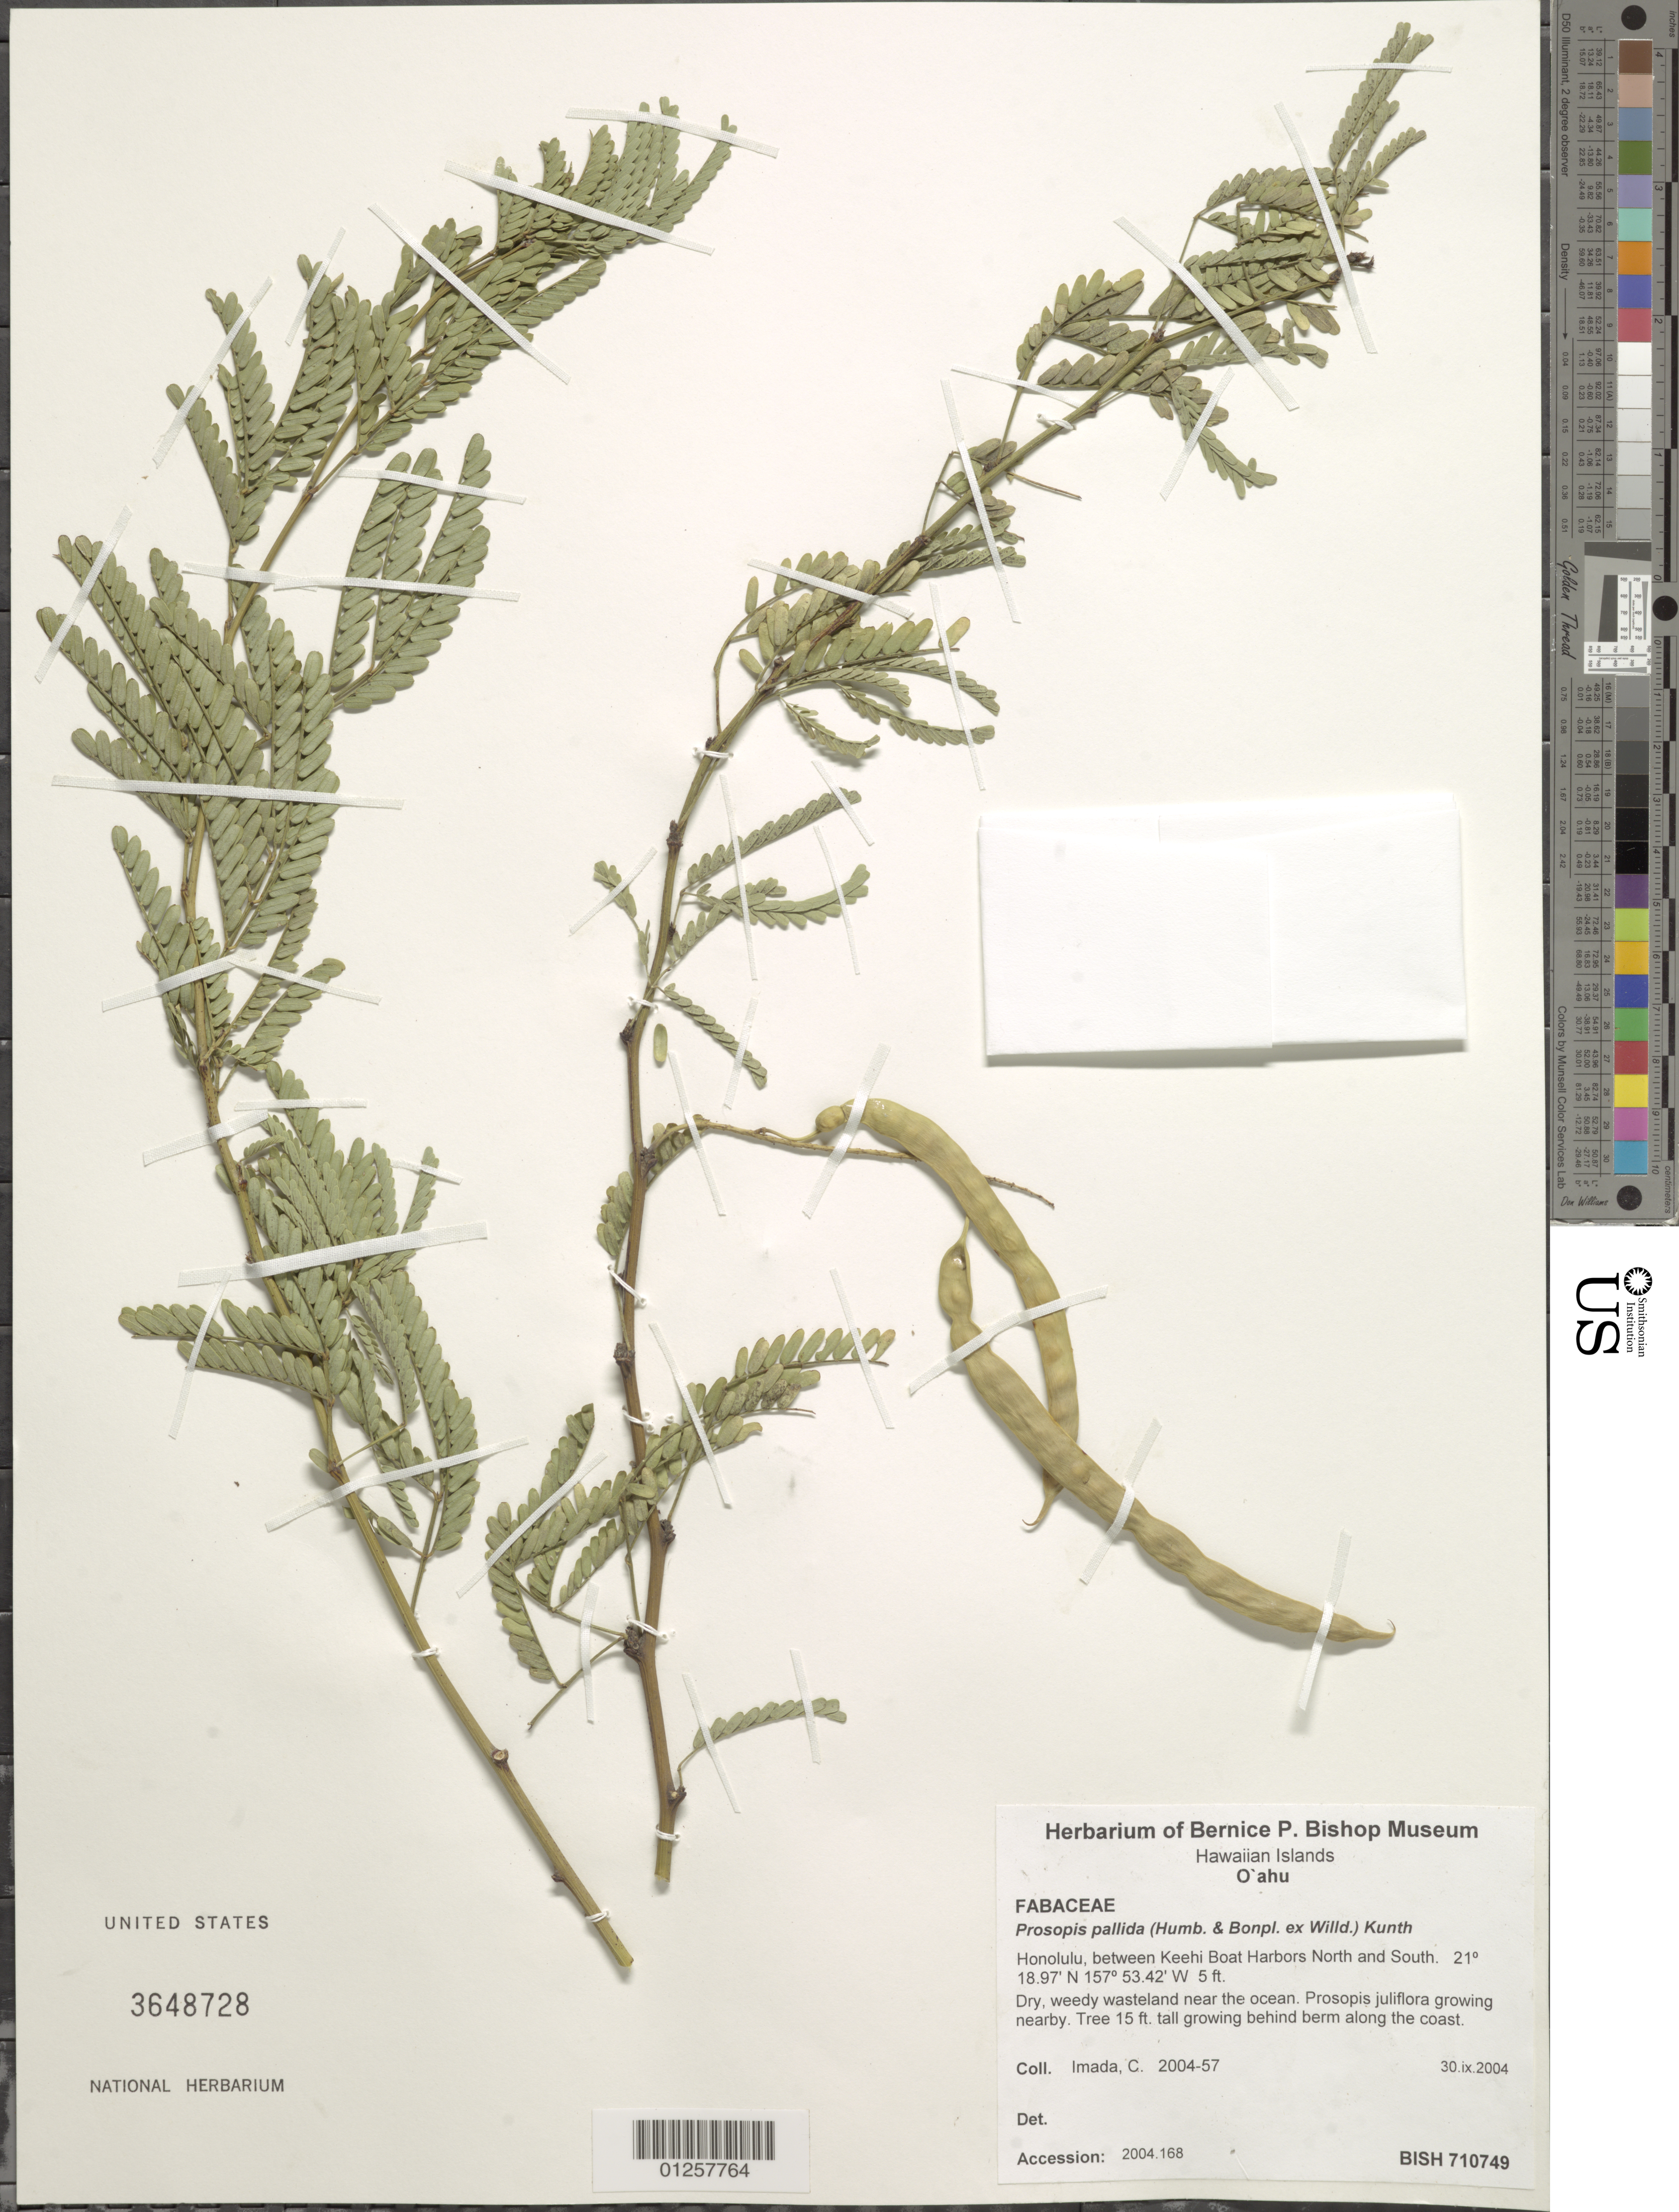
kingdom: Plantae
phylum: Tracheophyta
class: Magnoliopsida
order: Fabales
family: Fabaceae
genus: Neltuma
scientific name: Neltuma pallida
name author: (Humb. & Bonpl. ex Willd.) C. E. Hughes & G.P. Lewis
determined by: Wagner, W. L., (BOT), Smithsonian Institution - National Museum of Natural History (UNITED STATES)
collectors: C. Imada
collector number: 2004-57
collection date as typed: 30.ix.2004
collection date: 2004-09-30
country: United States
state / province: Hawaii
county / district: Honolulu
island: Oahu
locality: Between Keehi Boat Harbors North and South.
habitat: Dry weedy wasteland near the ocean.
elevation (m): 2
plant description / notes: Accession: 2004.168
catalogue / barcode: US 3648728